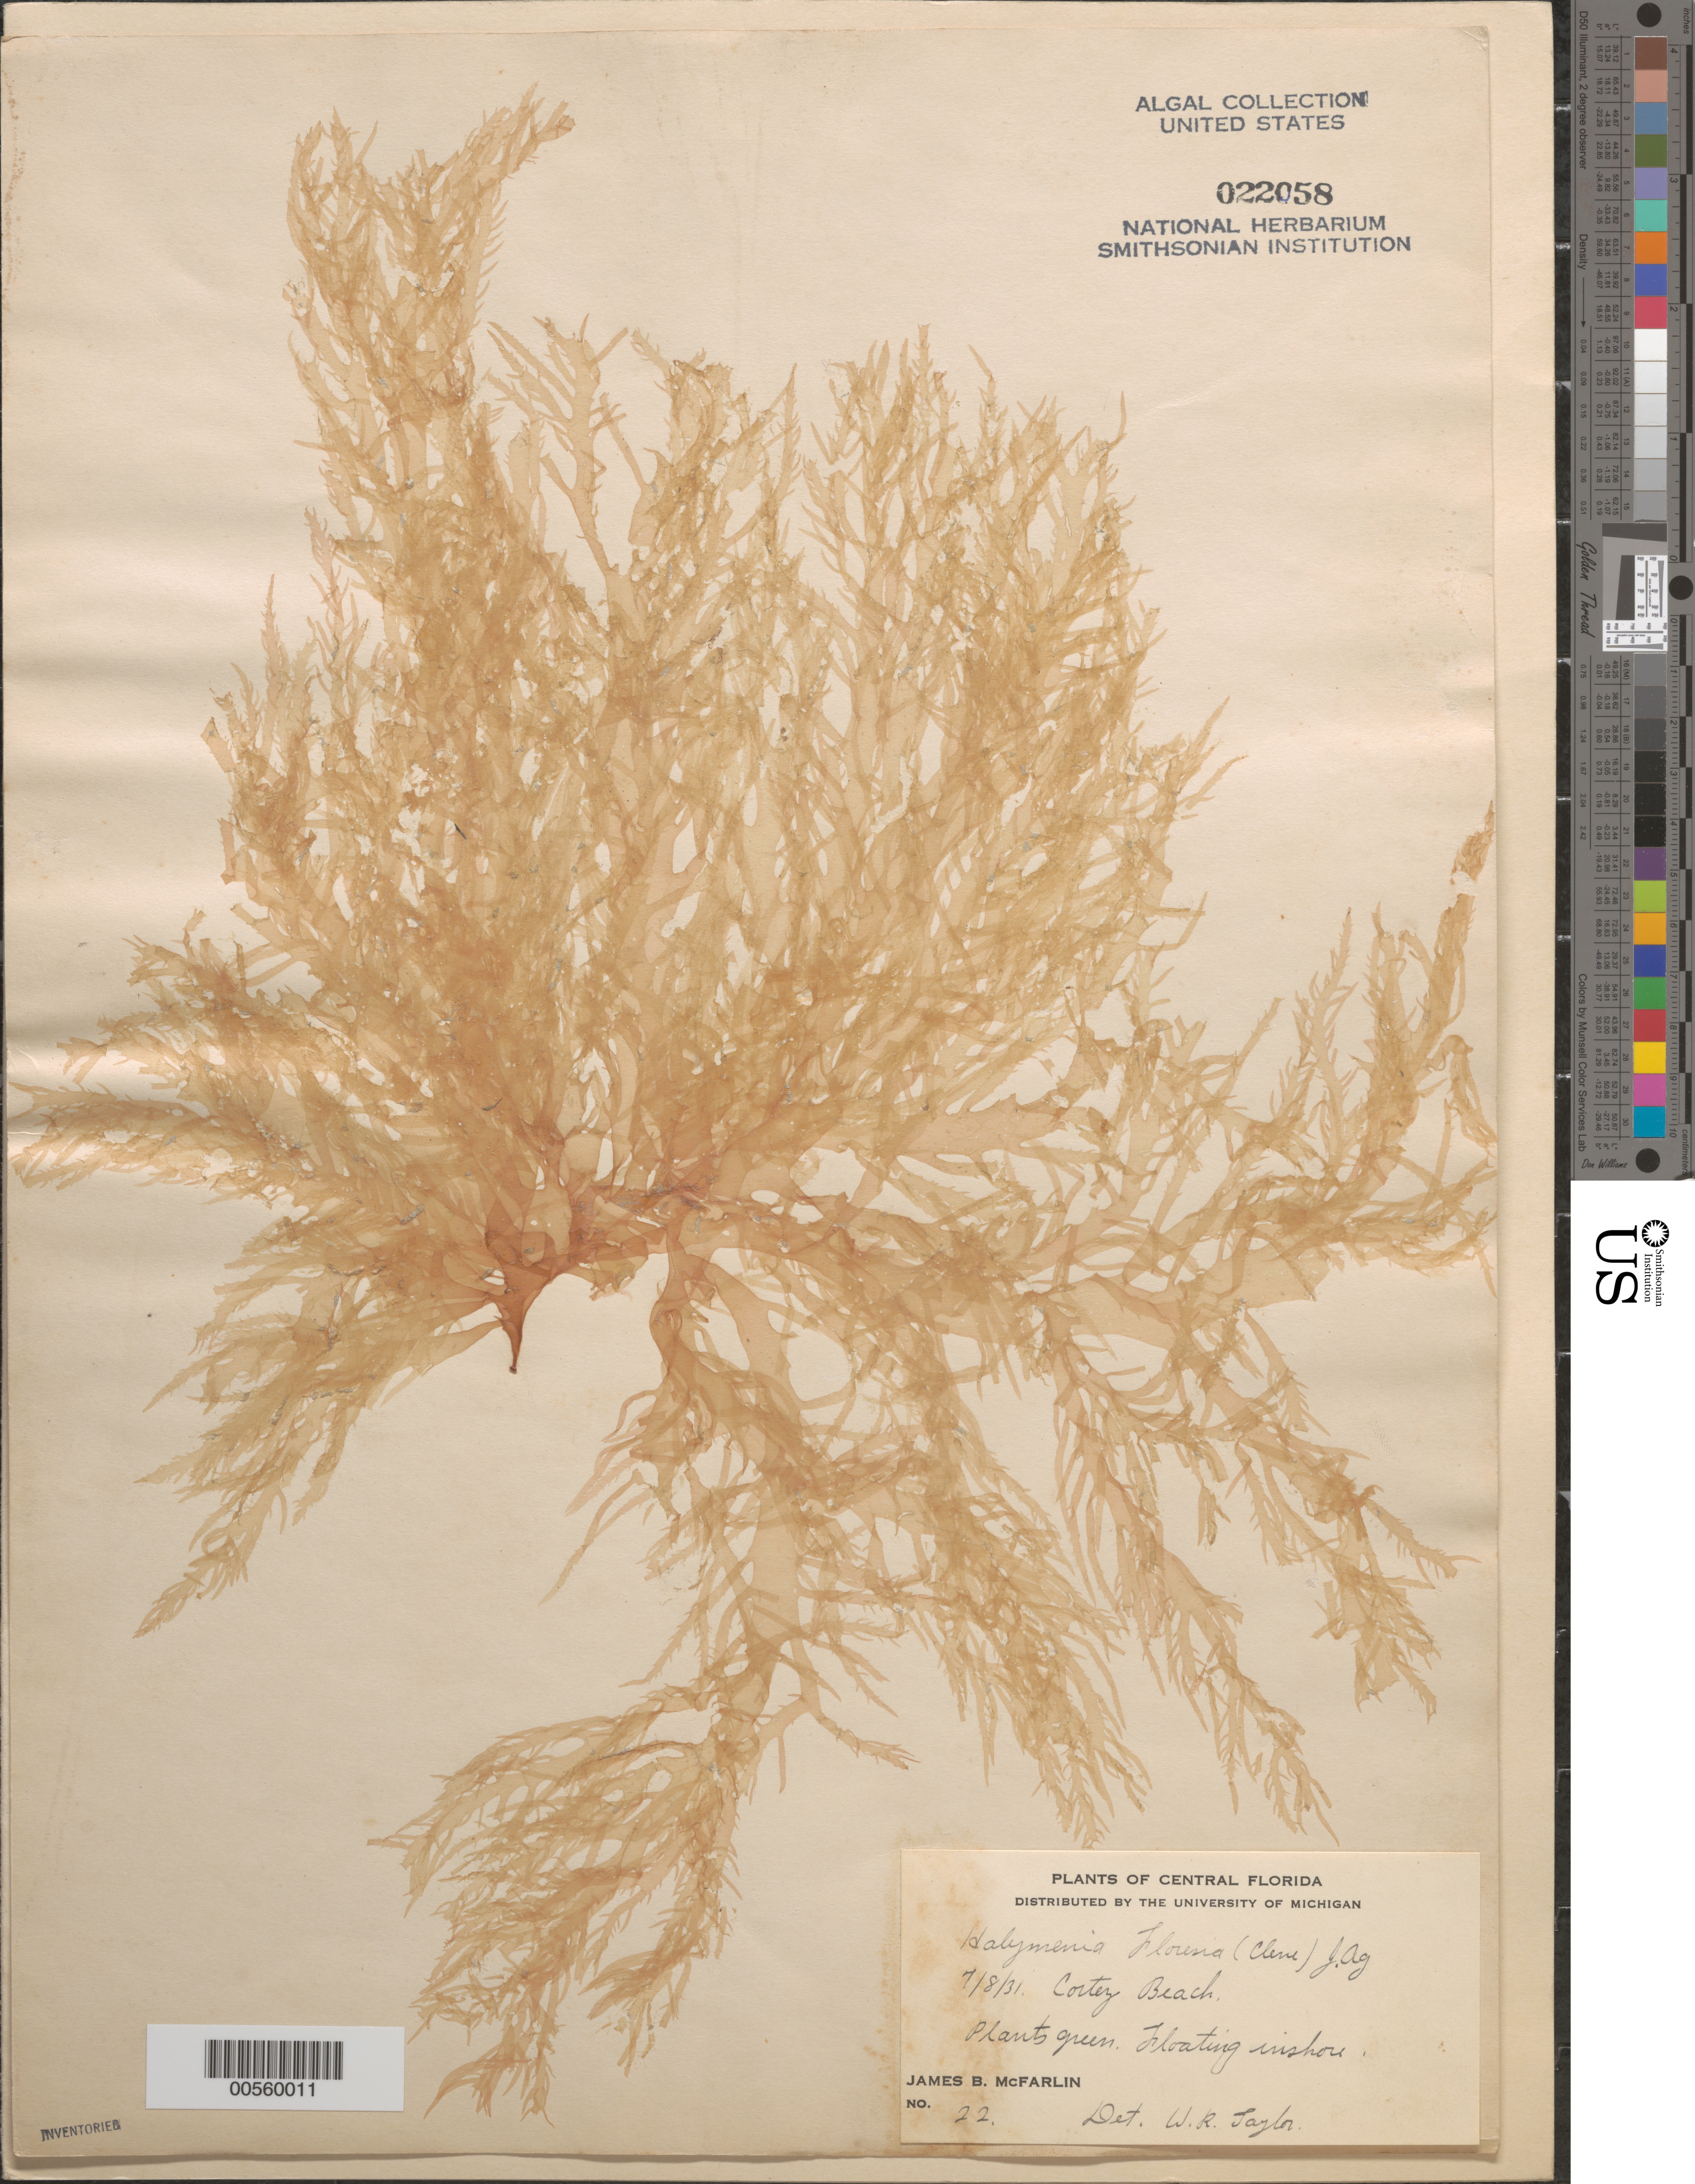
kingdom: Plantae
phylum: Rhodophyta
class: Florideophyceae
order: Halymeniales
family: Halymeniaceae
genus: Halymenia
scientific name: Halymenia floresii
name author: (Clemente) C. Agardh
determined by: Taylor, William R.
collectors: J. McFarlin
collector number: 22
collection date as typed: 08 Jul 1931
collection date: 1931-07-08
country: United States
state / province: Florida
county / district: Manatee County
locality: Cortez Beach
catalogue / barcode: US 22058